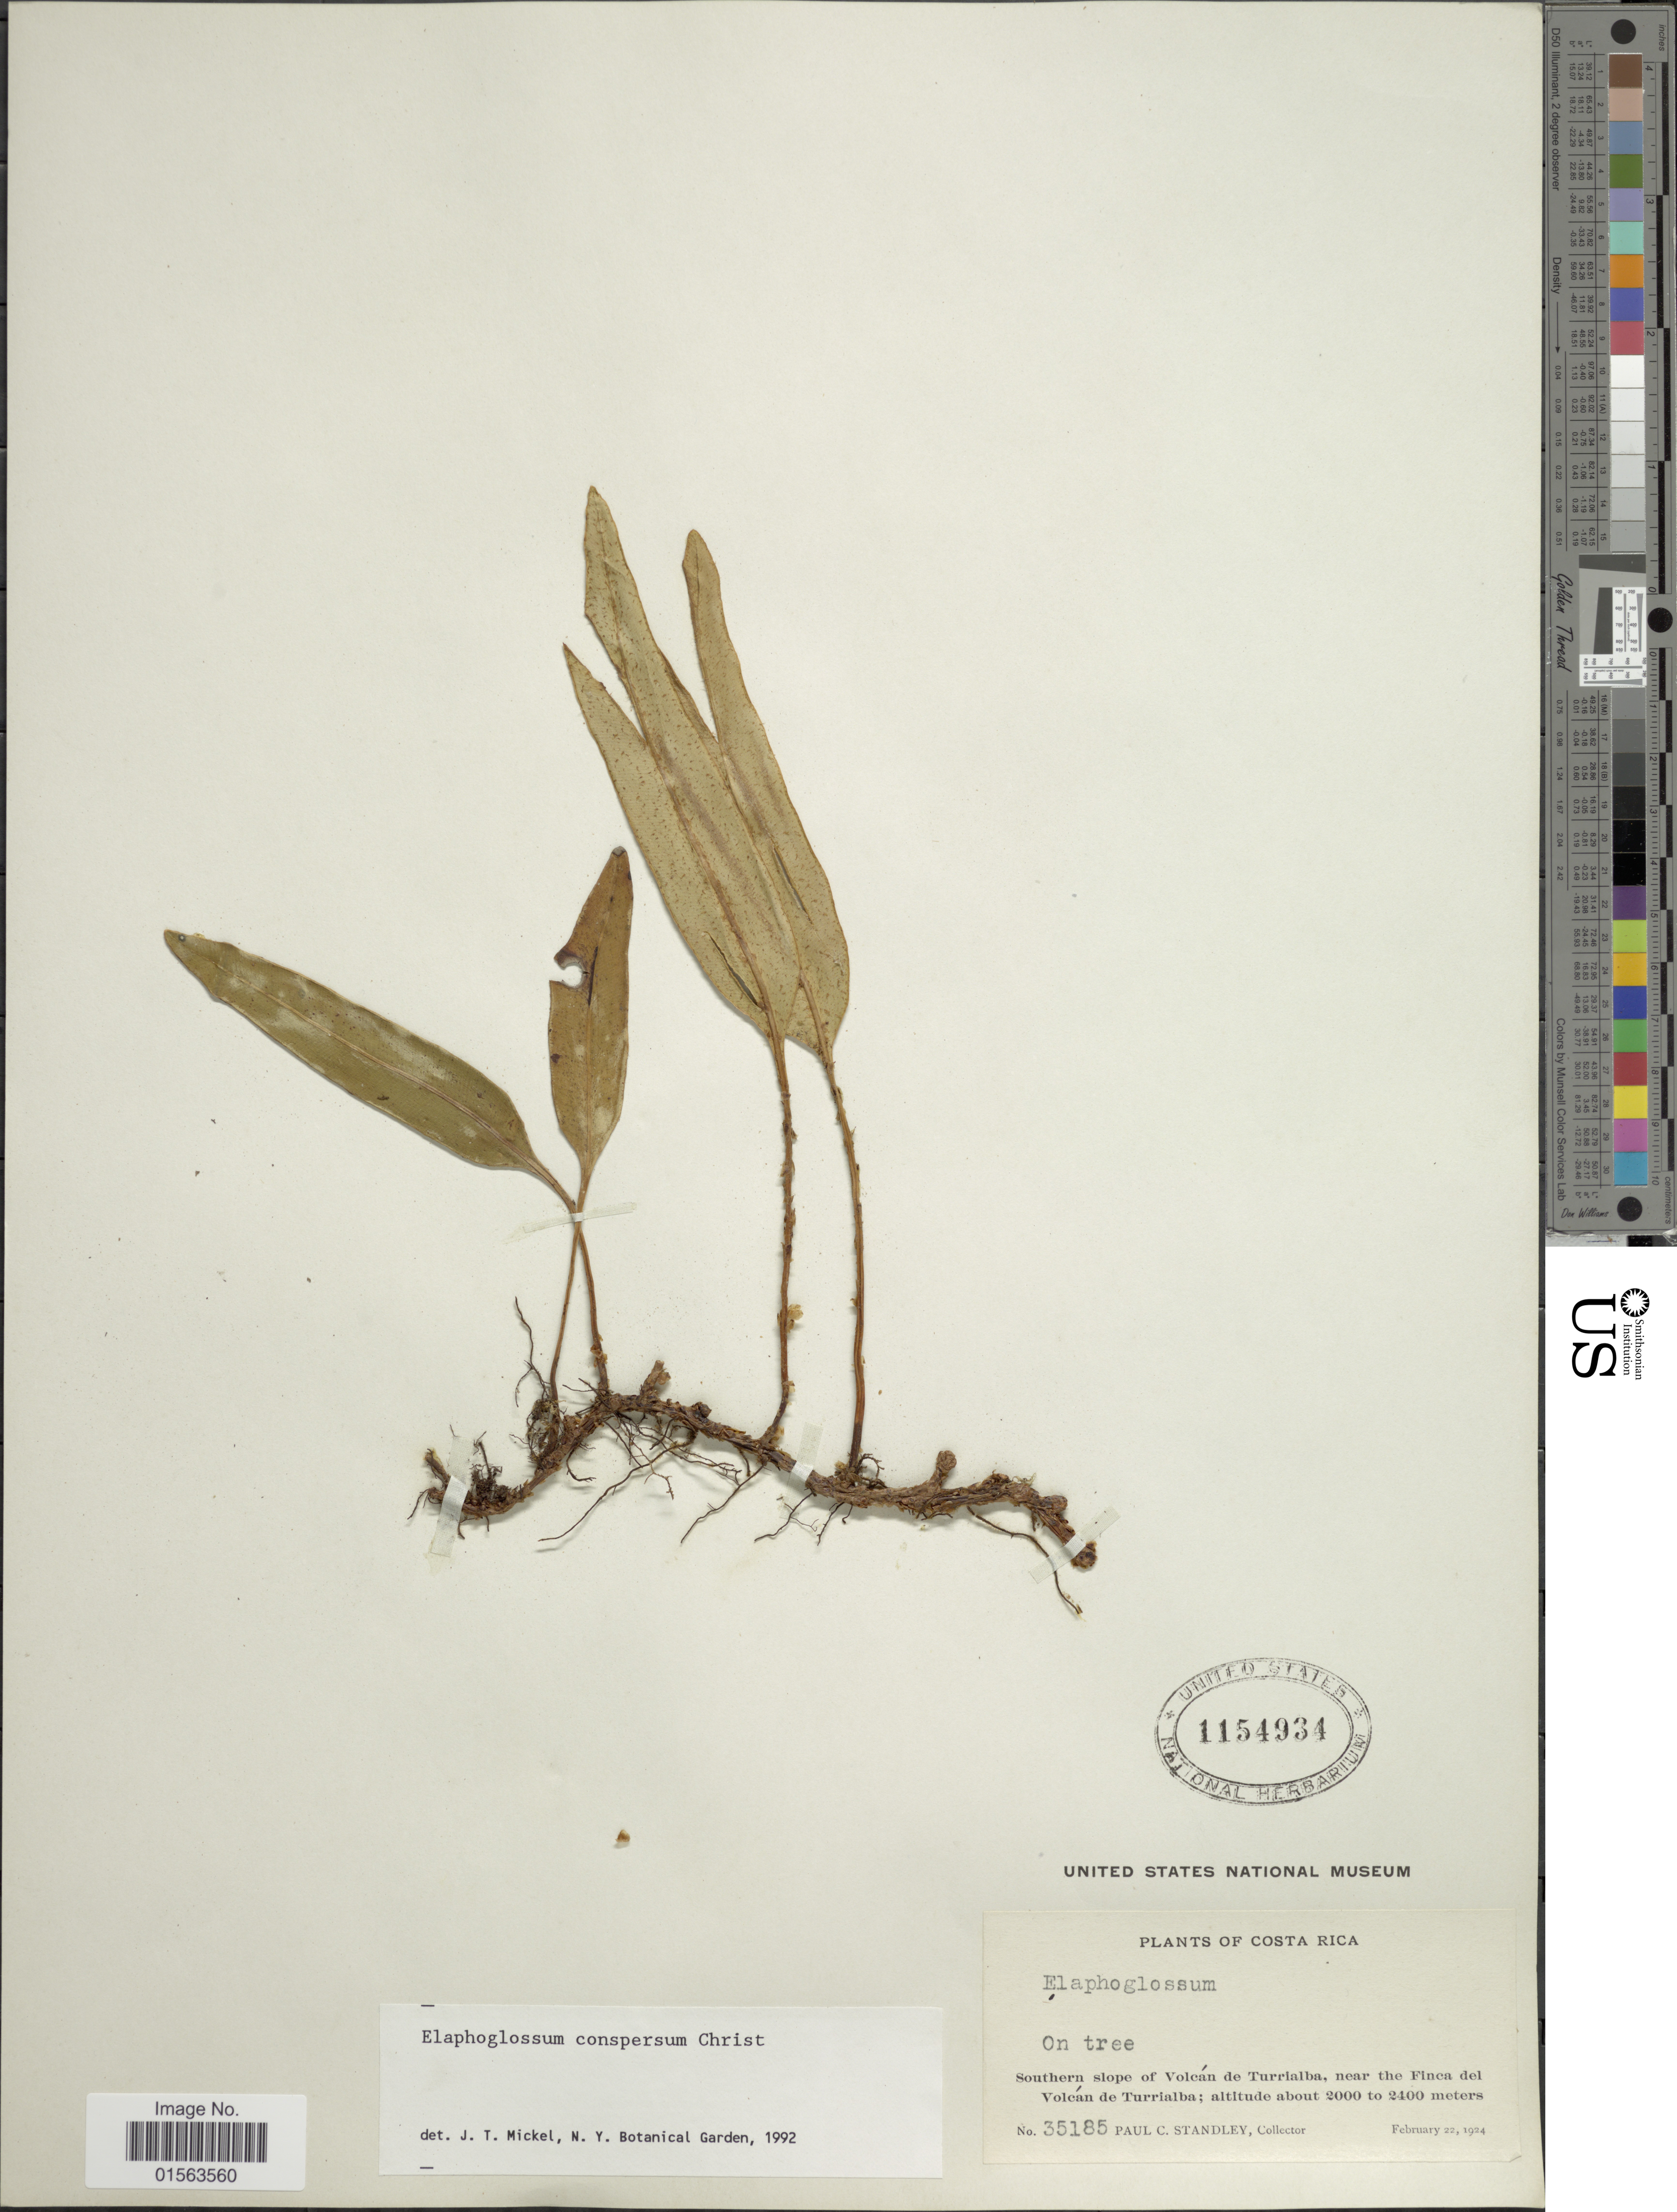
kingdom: Plantae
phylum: Tracheophyta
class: Polypodiopsida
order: Polypodiales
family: Dryopteridaceae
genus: Elaphoglossum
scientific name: Elaphoglossum conspersum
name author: Christ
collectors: P. C. Standley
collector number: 35185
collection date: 1924-02-22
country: Costa Rica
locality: Southern slope of Volcan de Turrialba, near the Finca del Volcan de Turrialba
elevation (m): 2000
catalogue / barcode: US 1154934